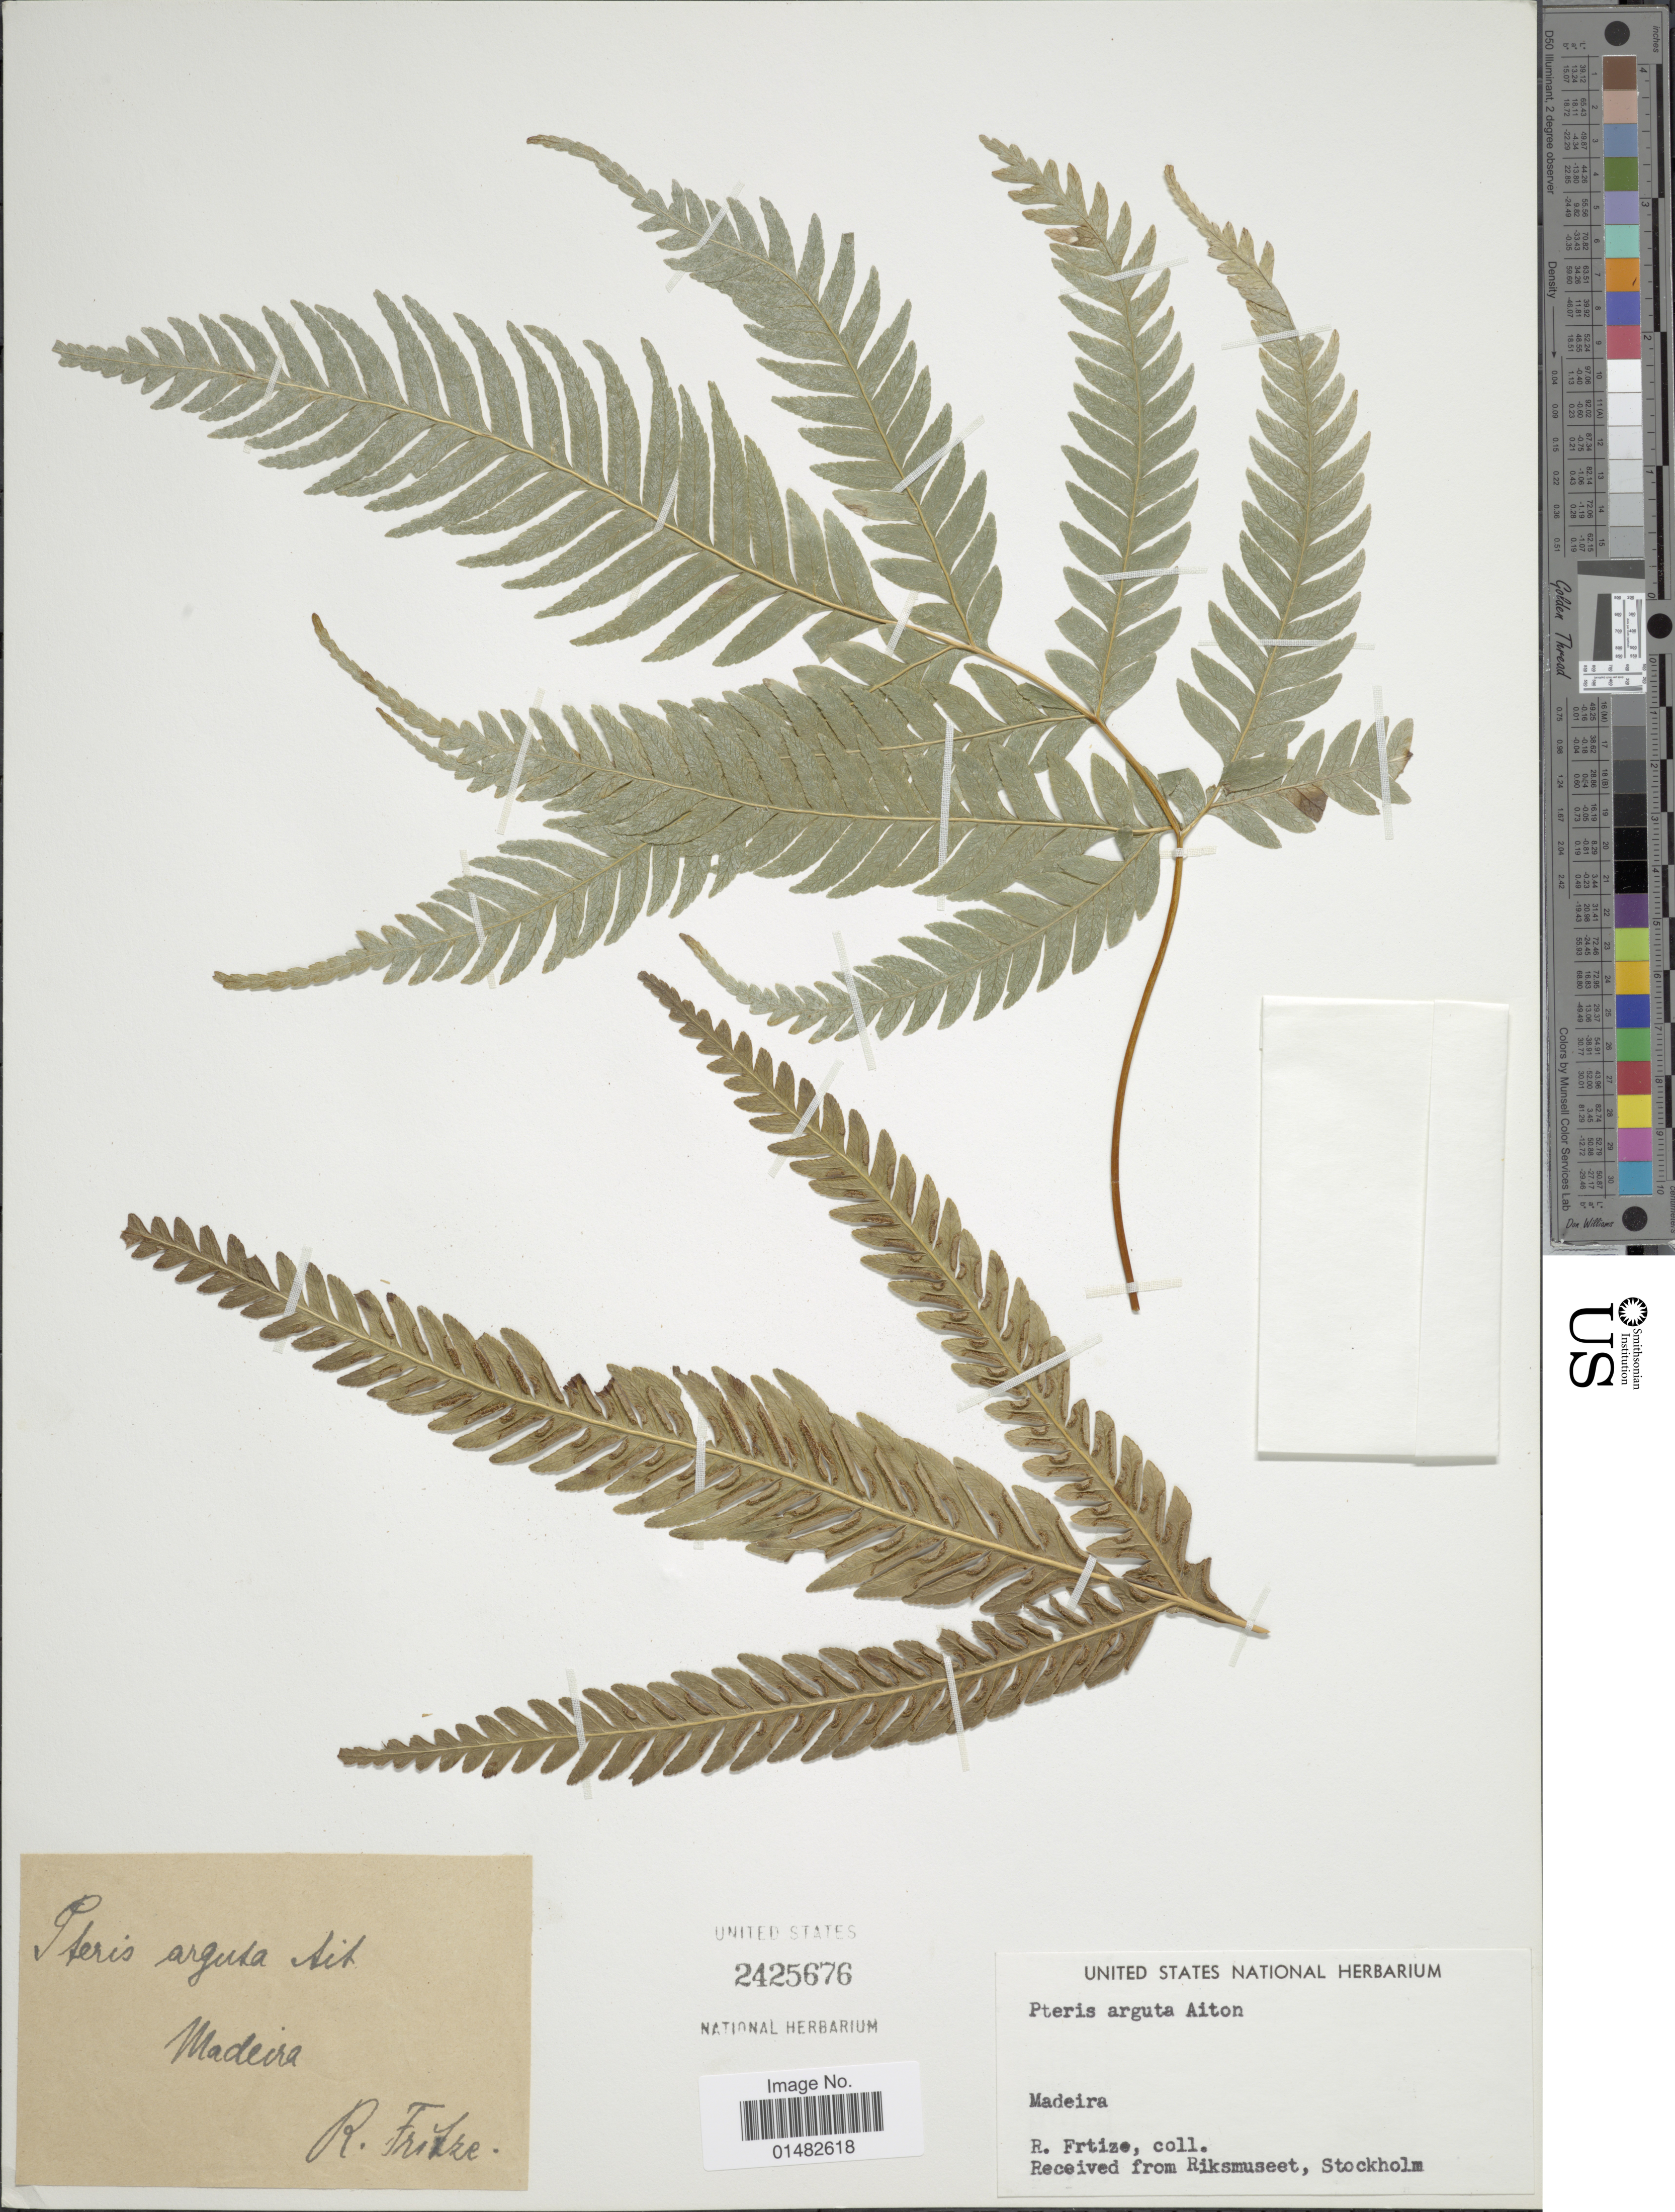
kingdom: Plantae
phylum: Tracheophyta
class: Polypodiopsida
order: Polypodiales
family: Pteridaceae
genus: Pteris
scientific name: Pteris arguta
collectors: R. Fritze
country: Portugal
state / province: Madeira (Aut. Reg.)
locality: Madeira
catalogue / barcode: US 2425676